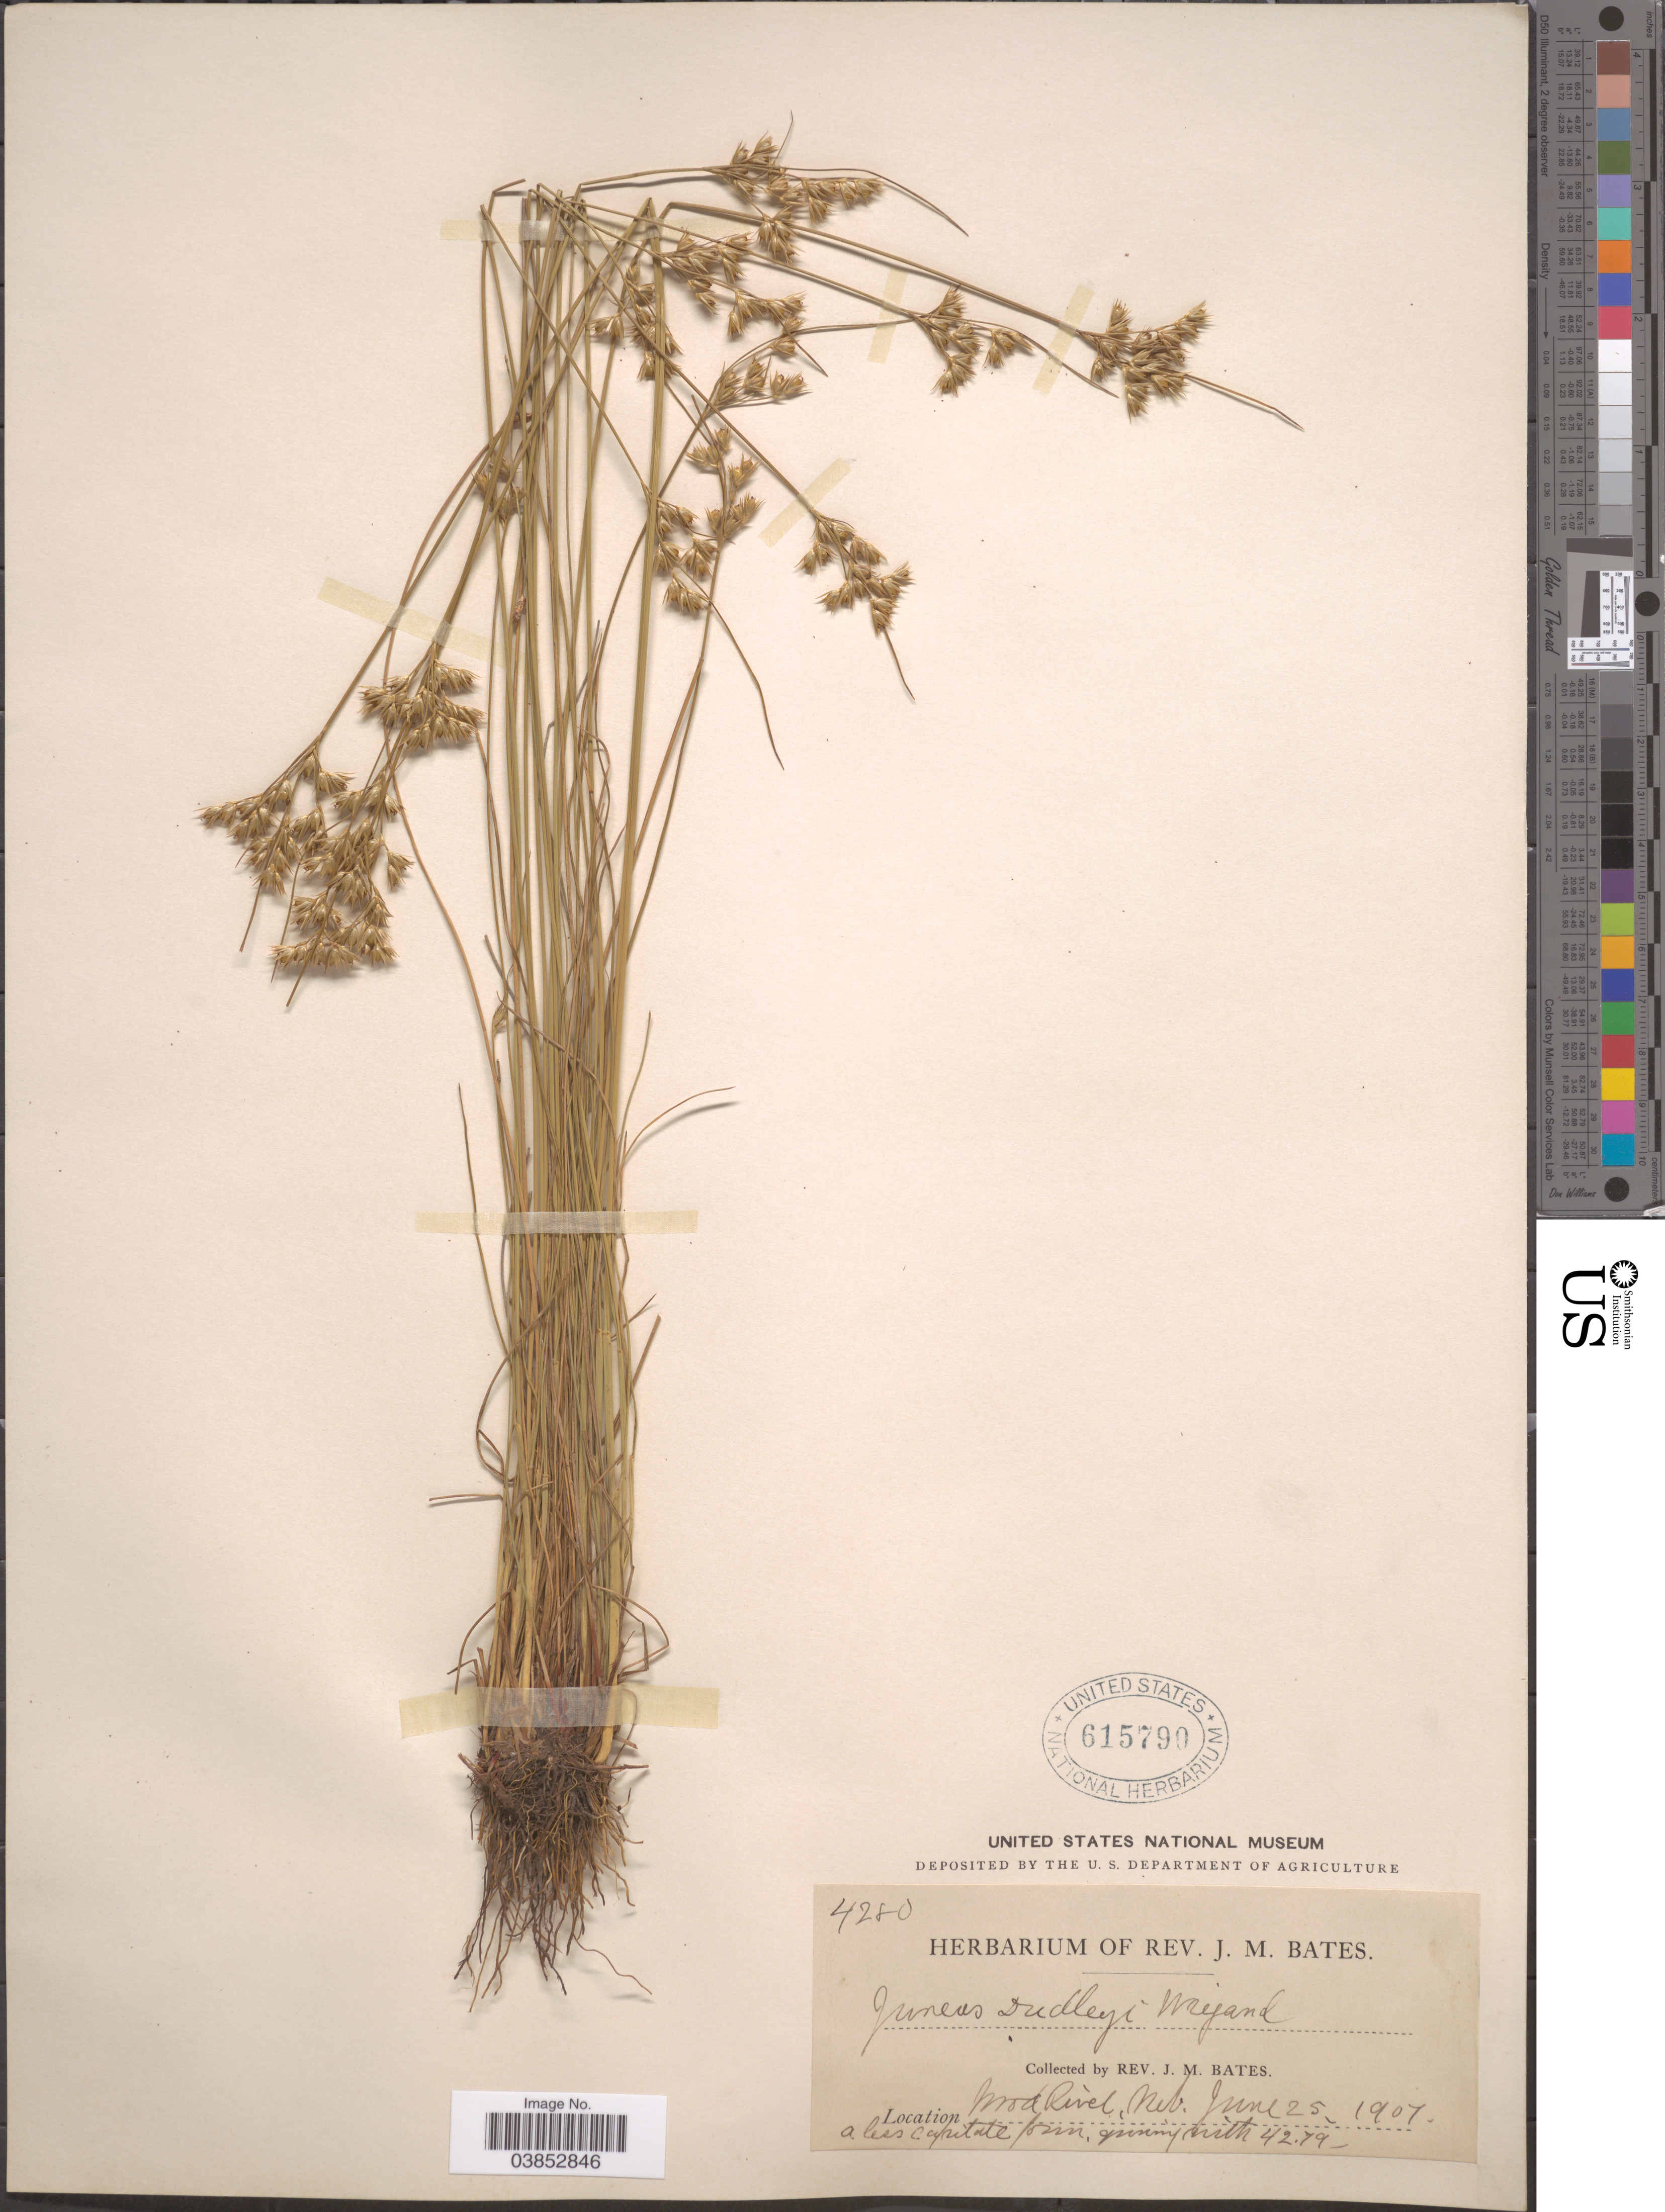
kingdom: Plantae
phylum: Tracheophyta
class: Liliopsida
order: Poales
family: Juncaceae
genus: Juncus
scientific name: Juncus dudleyi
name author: Wiegand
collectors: J. Bates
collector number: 4280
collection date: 1907-06-25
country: United States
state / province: Nebraska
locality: Wood River.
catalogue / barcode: US 615790